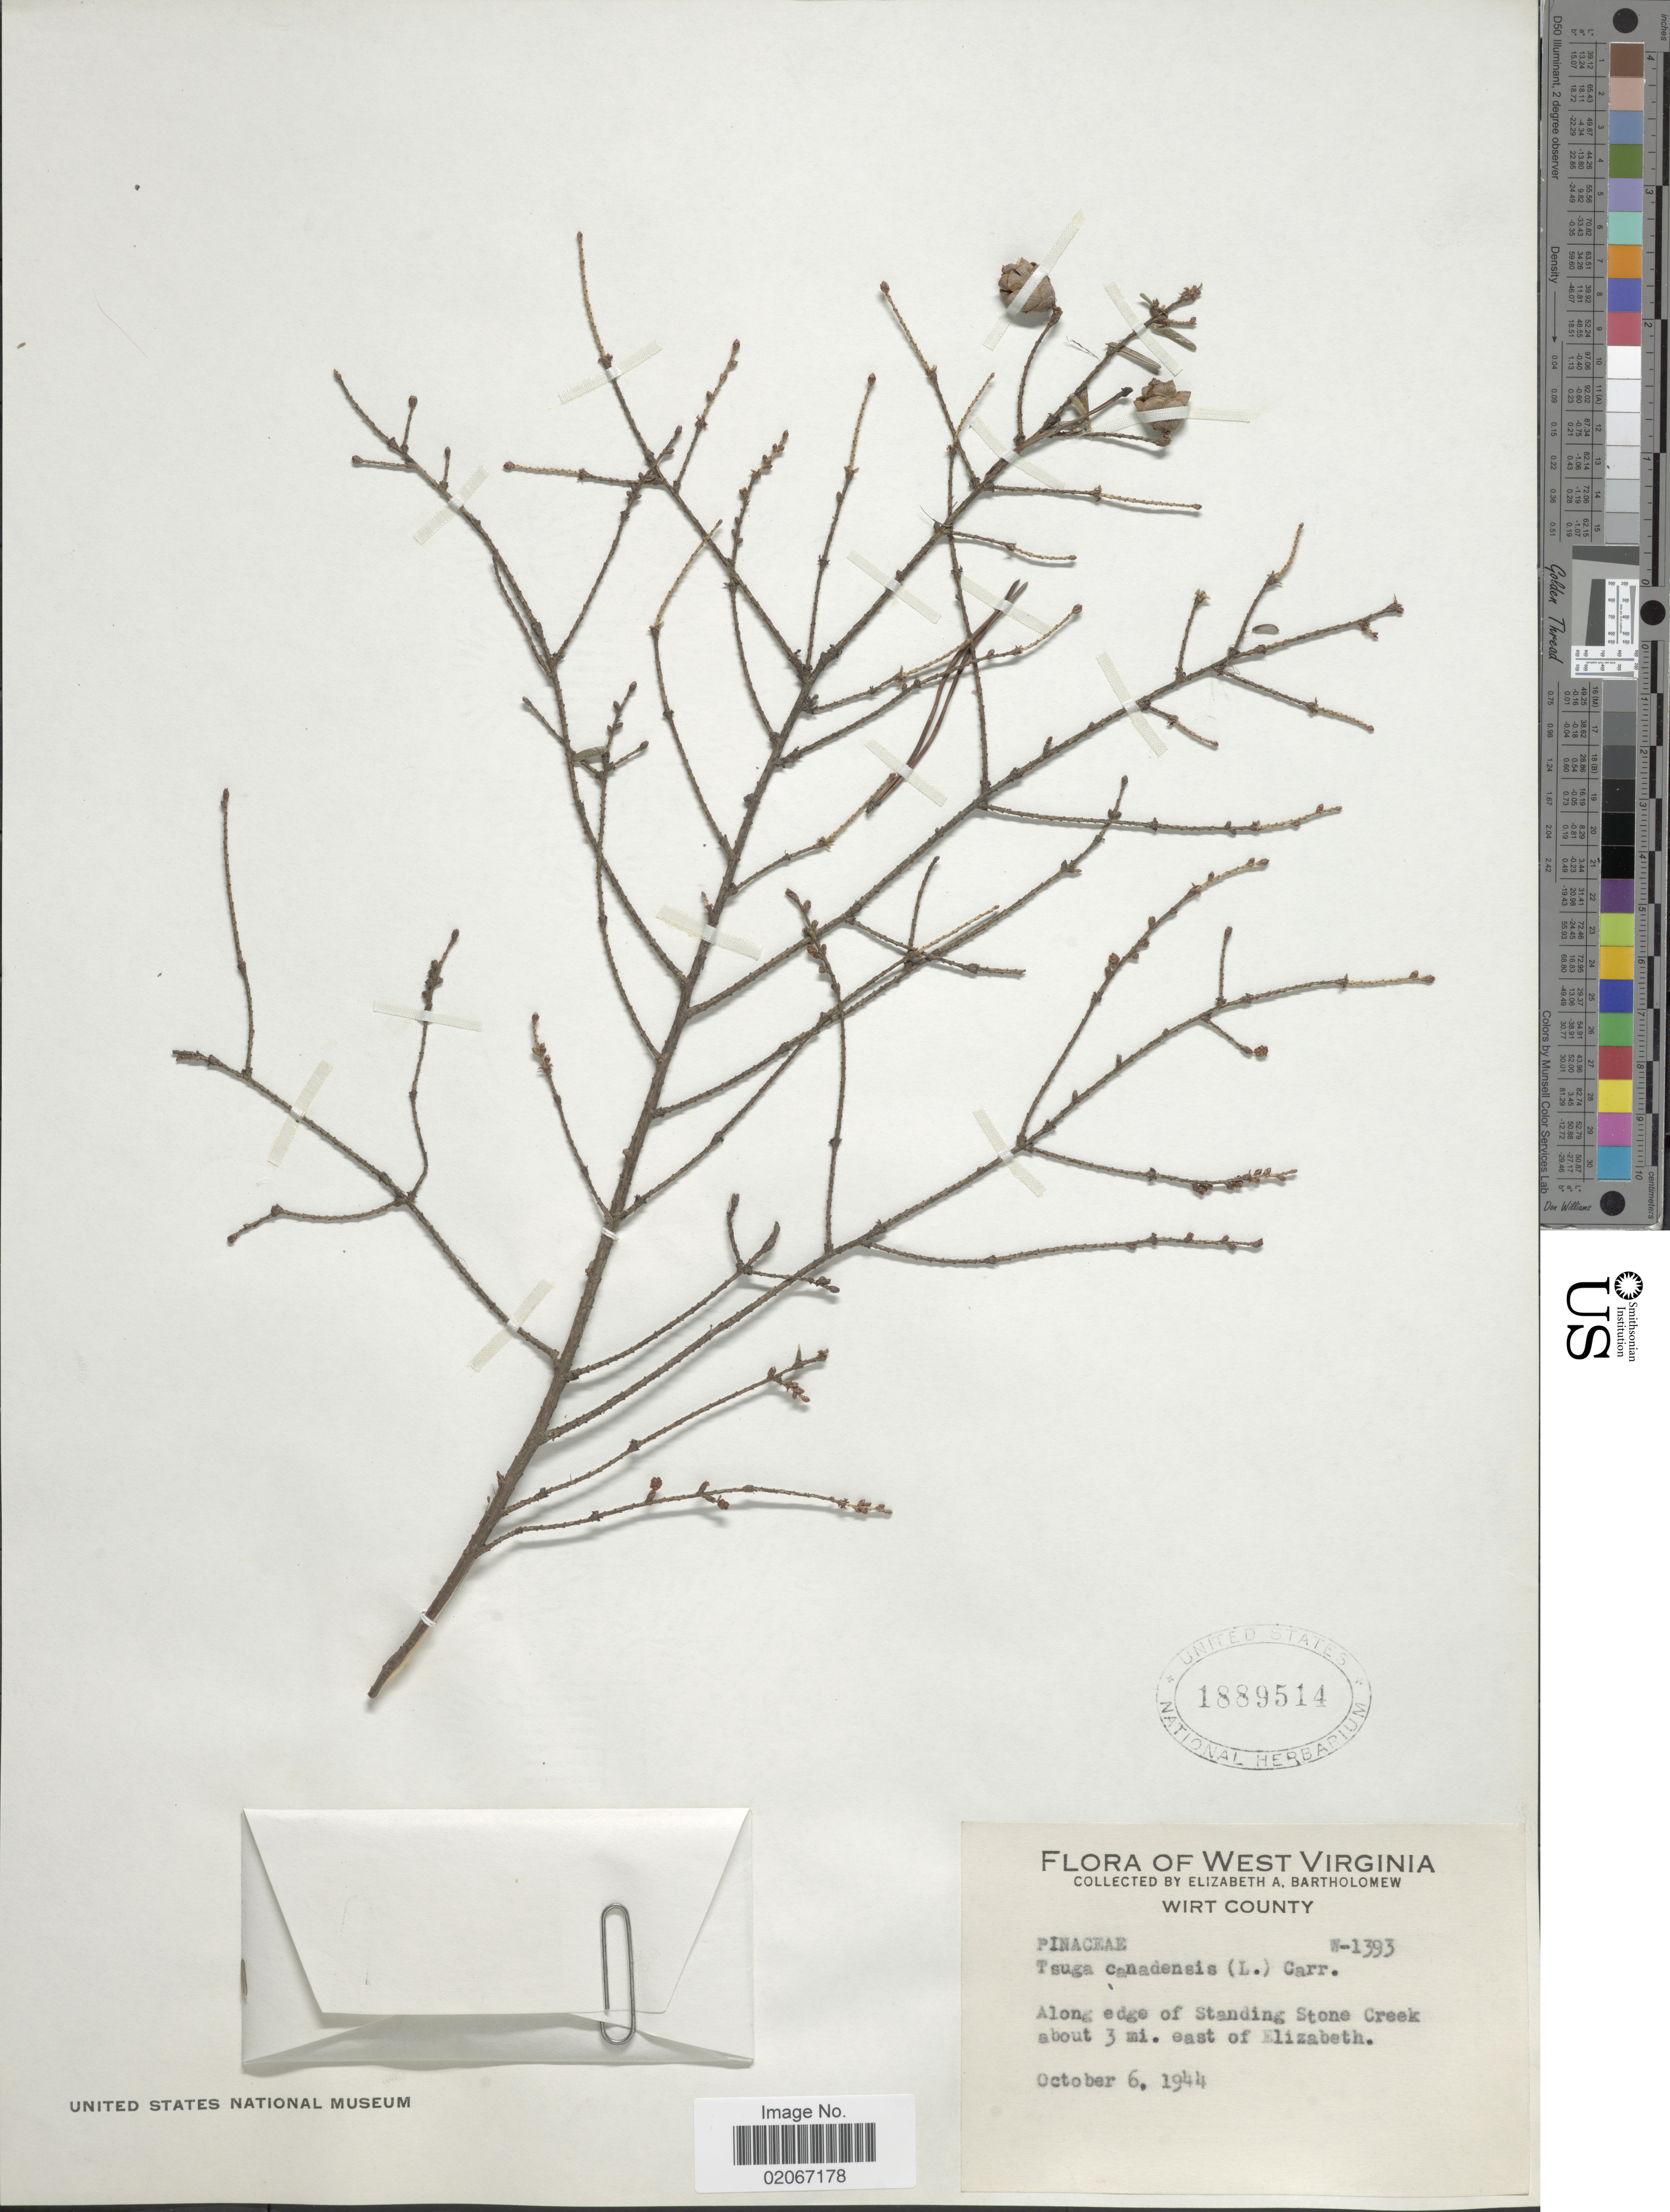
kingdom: Plantae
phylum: Tracheophyta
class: Pinopsida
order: Pinales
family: Pinaceae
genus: Tsuga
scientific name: Tsuga canadensis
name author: (L.) Carrière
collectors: E. Bartholomew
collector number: W-1393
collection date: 1944-10-06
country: United States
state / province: West Virginia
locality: Along edge of Standing Stone Creek about 3 mi. east of Elizabeth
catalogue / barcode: US 1889514